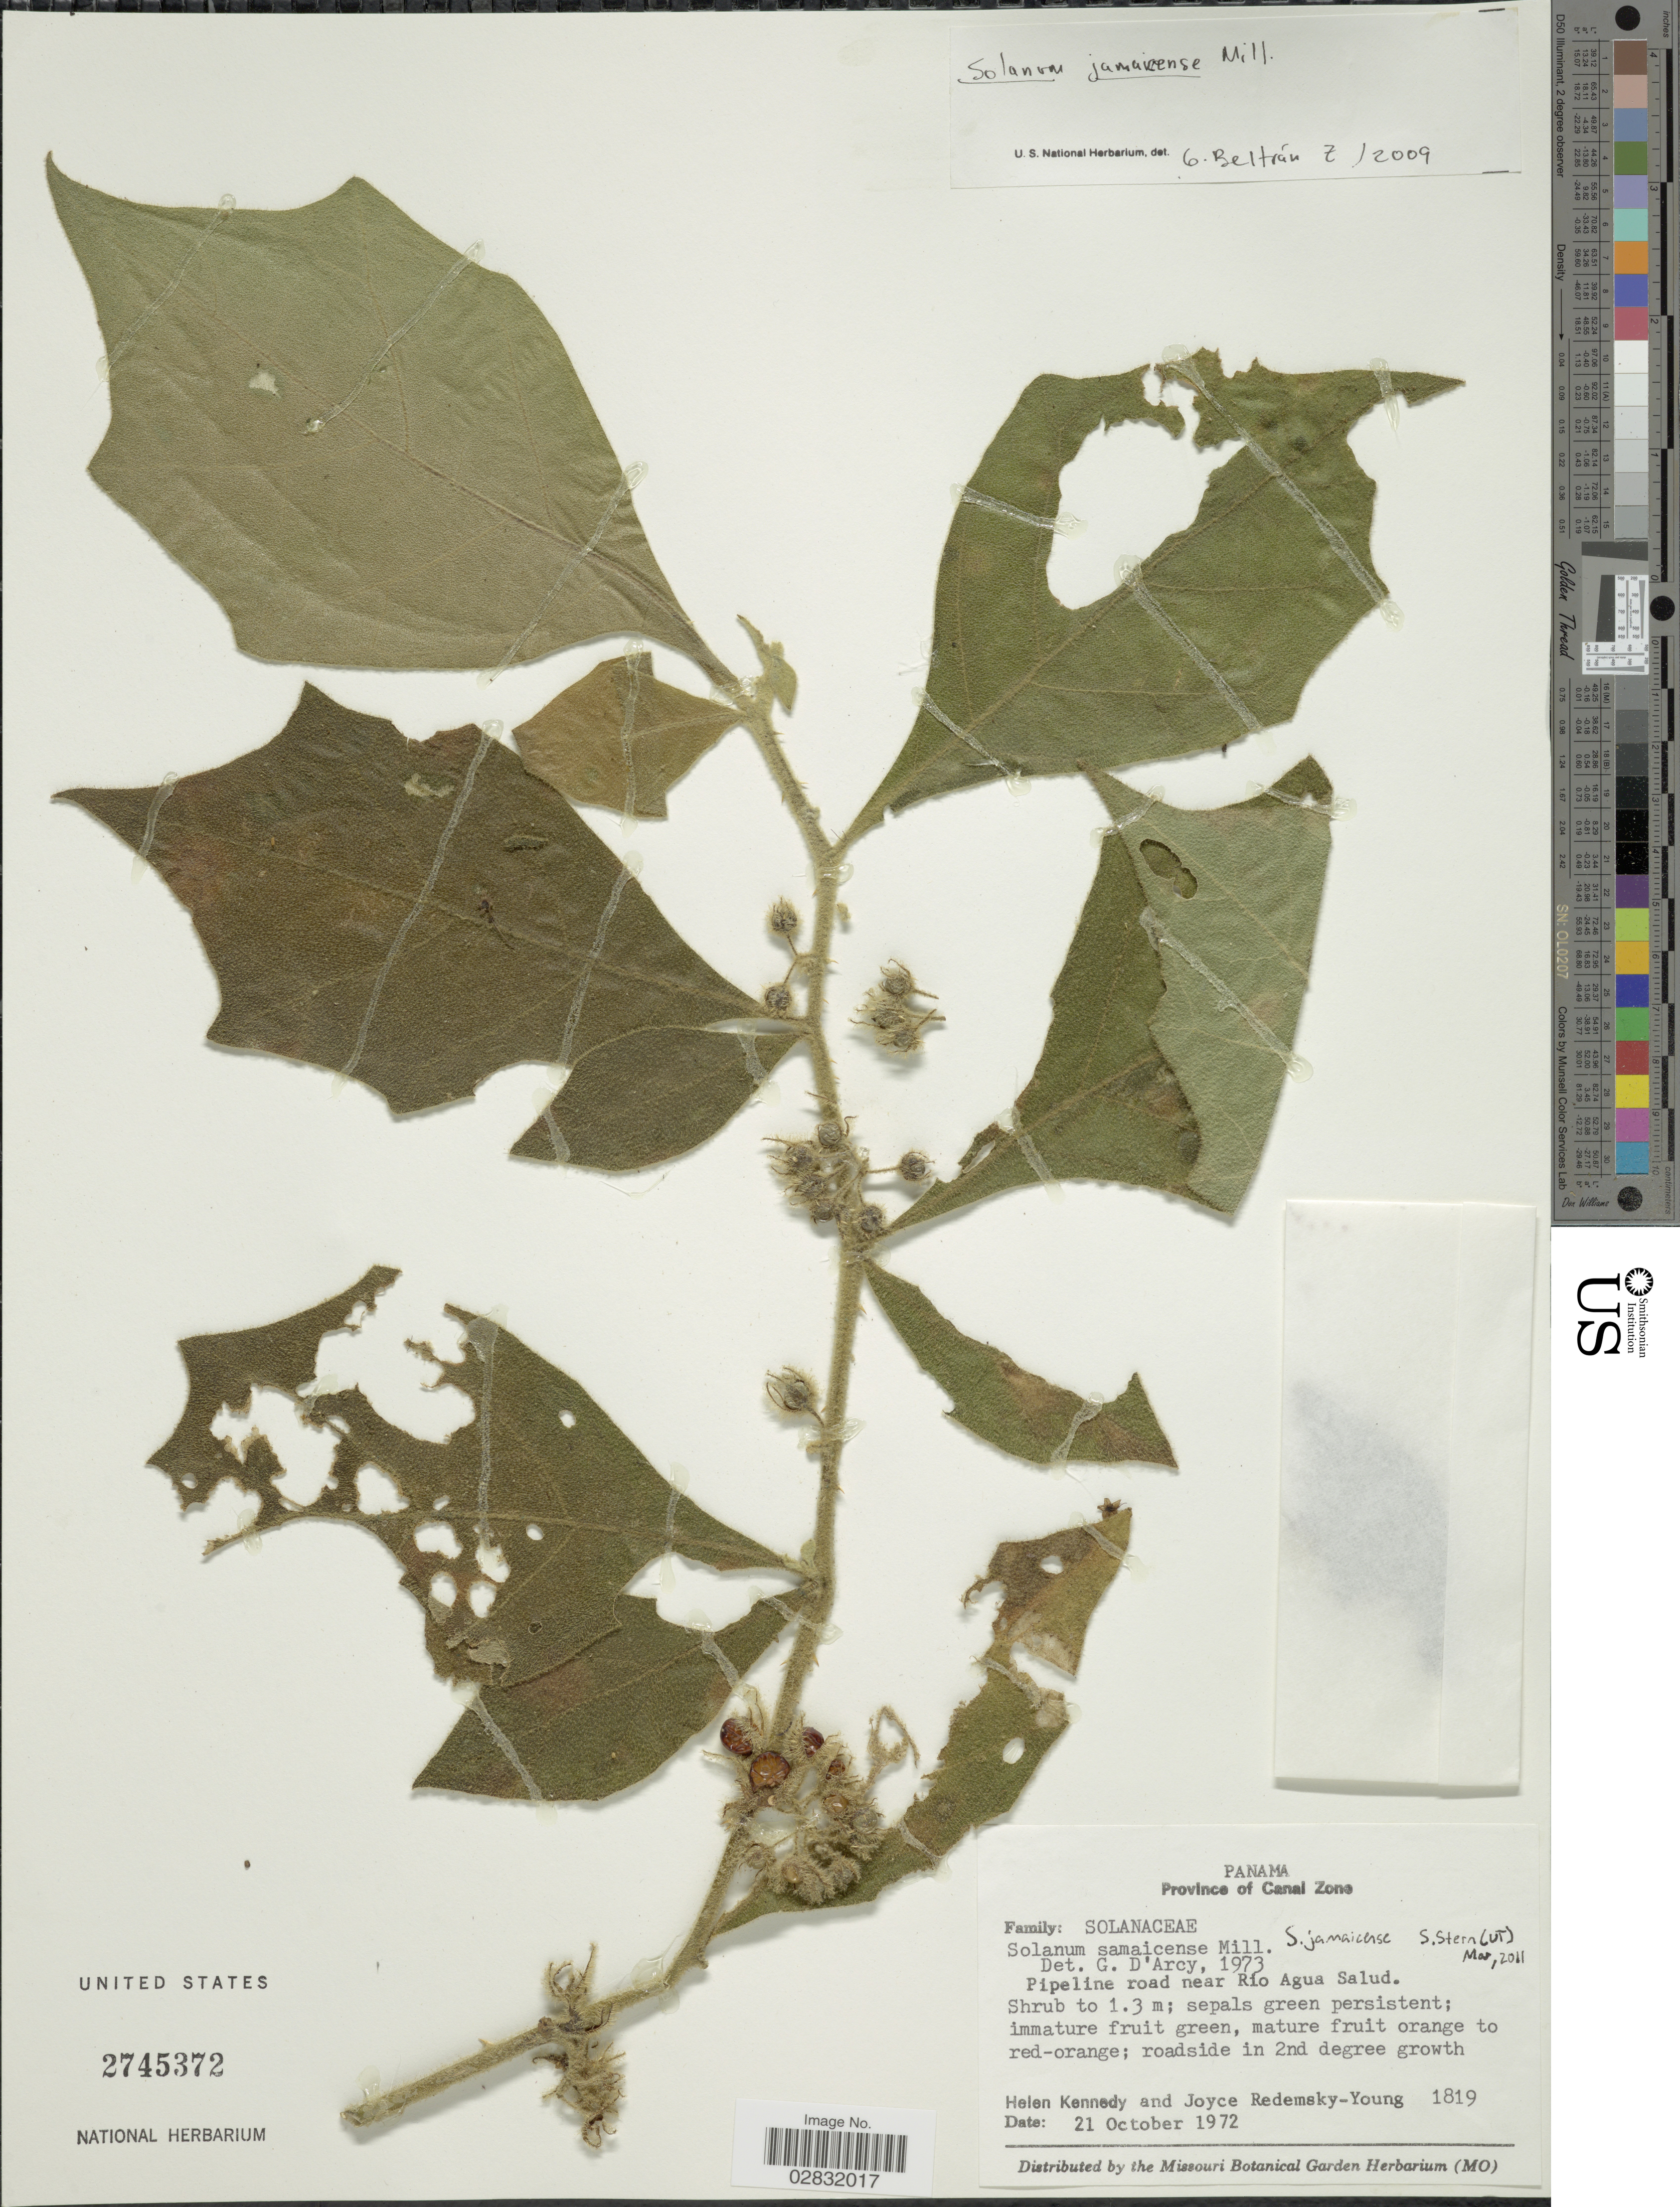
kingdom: Plantae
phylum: Tracheophyta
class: Magnoliopsida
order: Solanales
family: Solanaceae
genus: Solanum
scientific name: Solanum jamaicense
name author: Mill.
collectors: H. Kennedy & J. Redemsky-Young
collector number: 1819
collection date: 1972-10-21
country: Panama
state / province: Colón / Panamá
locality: Province of Canal Zone. Pipeline road near Rio Agua Salud.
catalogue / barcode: US 2745372